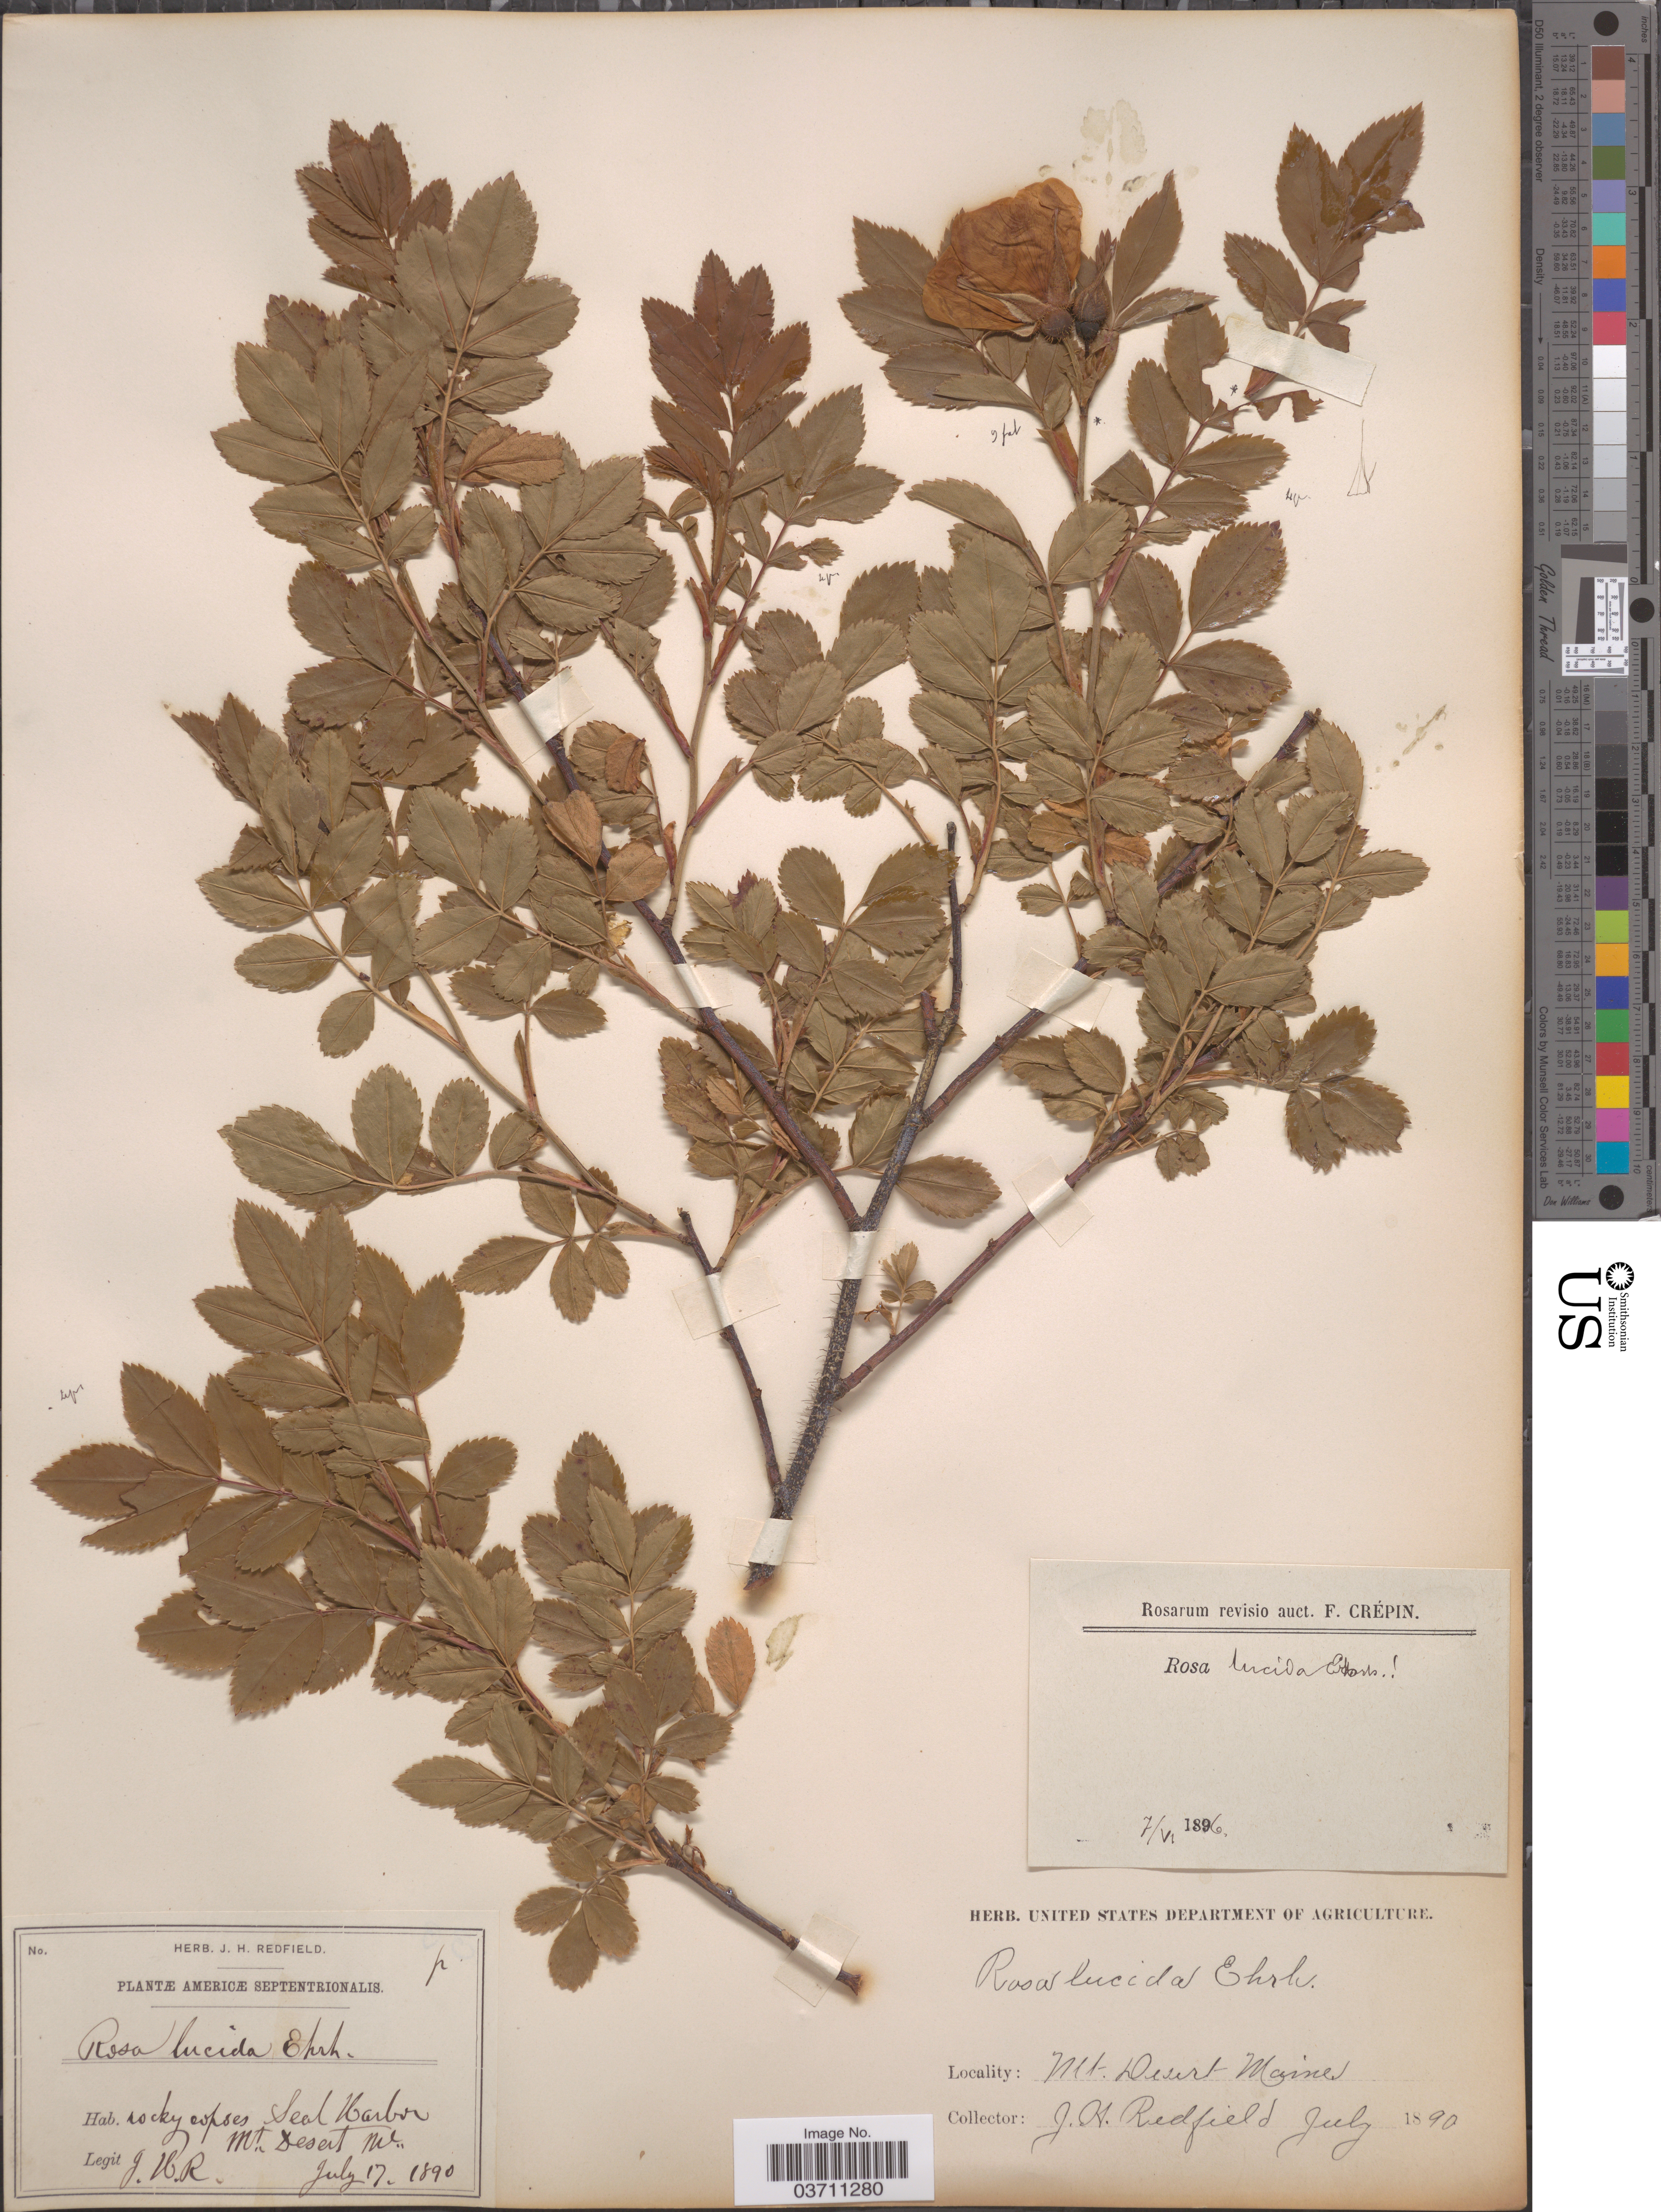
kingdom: Plantae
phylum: Tracheophyta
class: Magnoliopsida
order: Rosales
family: Rosaceae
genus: Rosa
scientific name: Rosa lucida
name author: Meehan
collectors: J. Redfield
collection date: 1890-07-17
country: United States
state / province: Maine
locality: Americæ Septentrionalis. Seal Harbor, Mt. Desert.